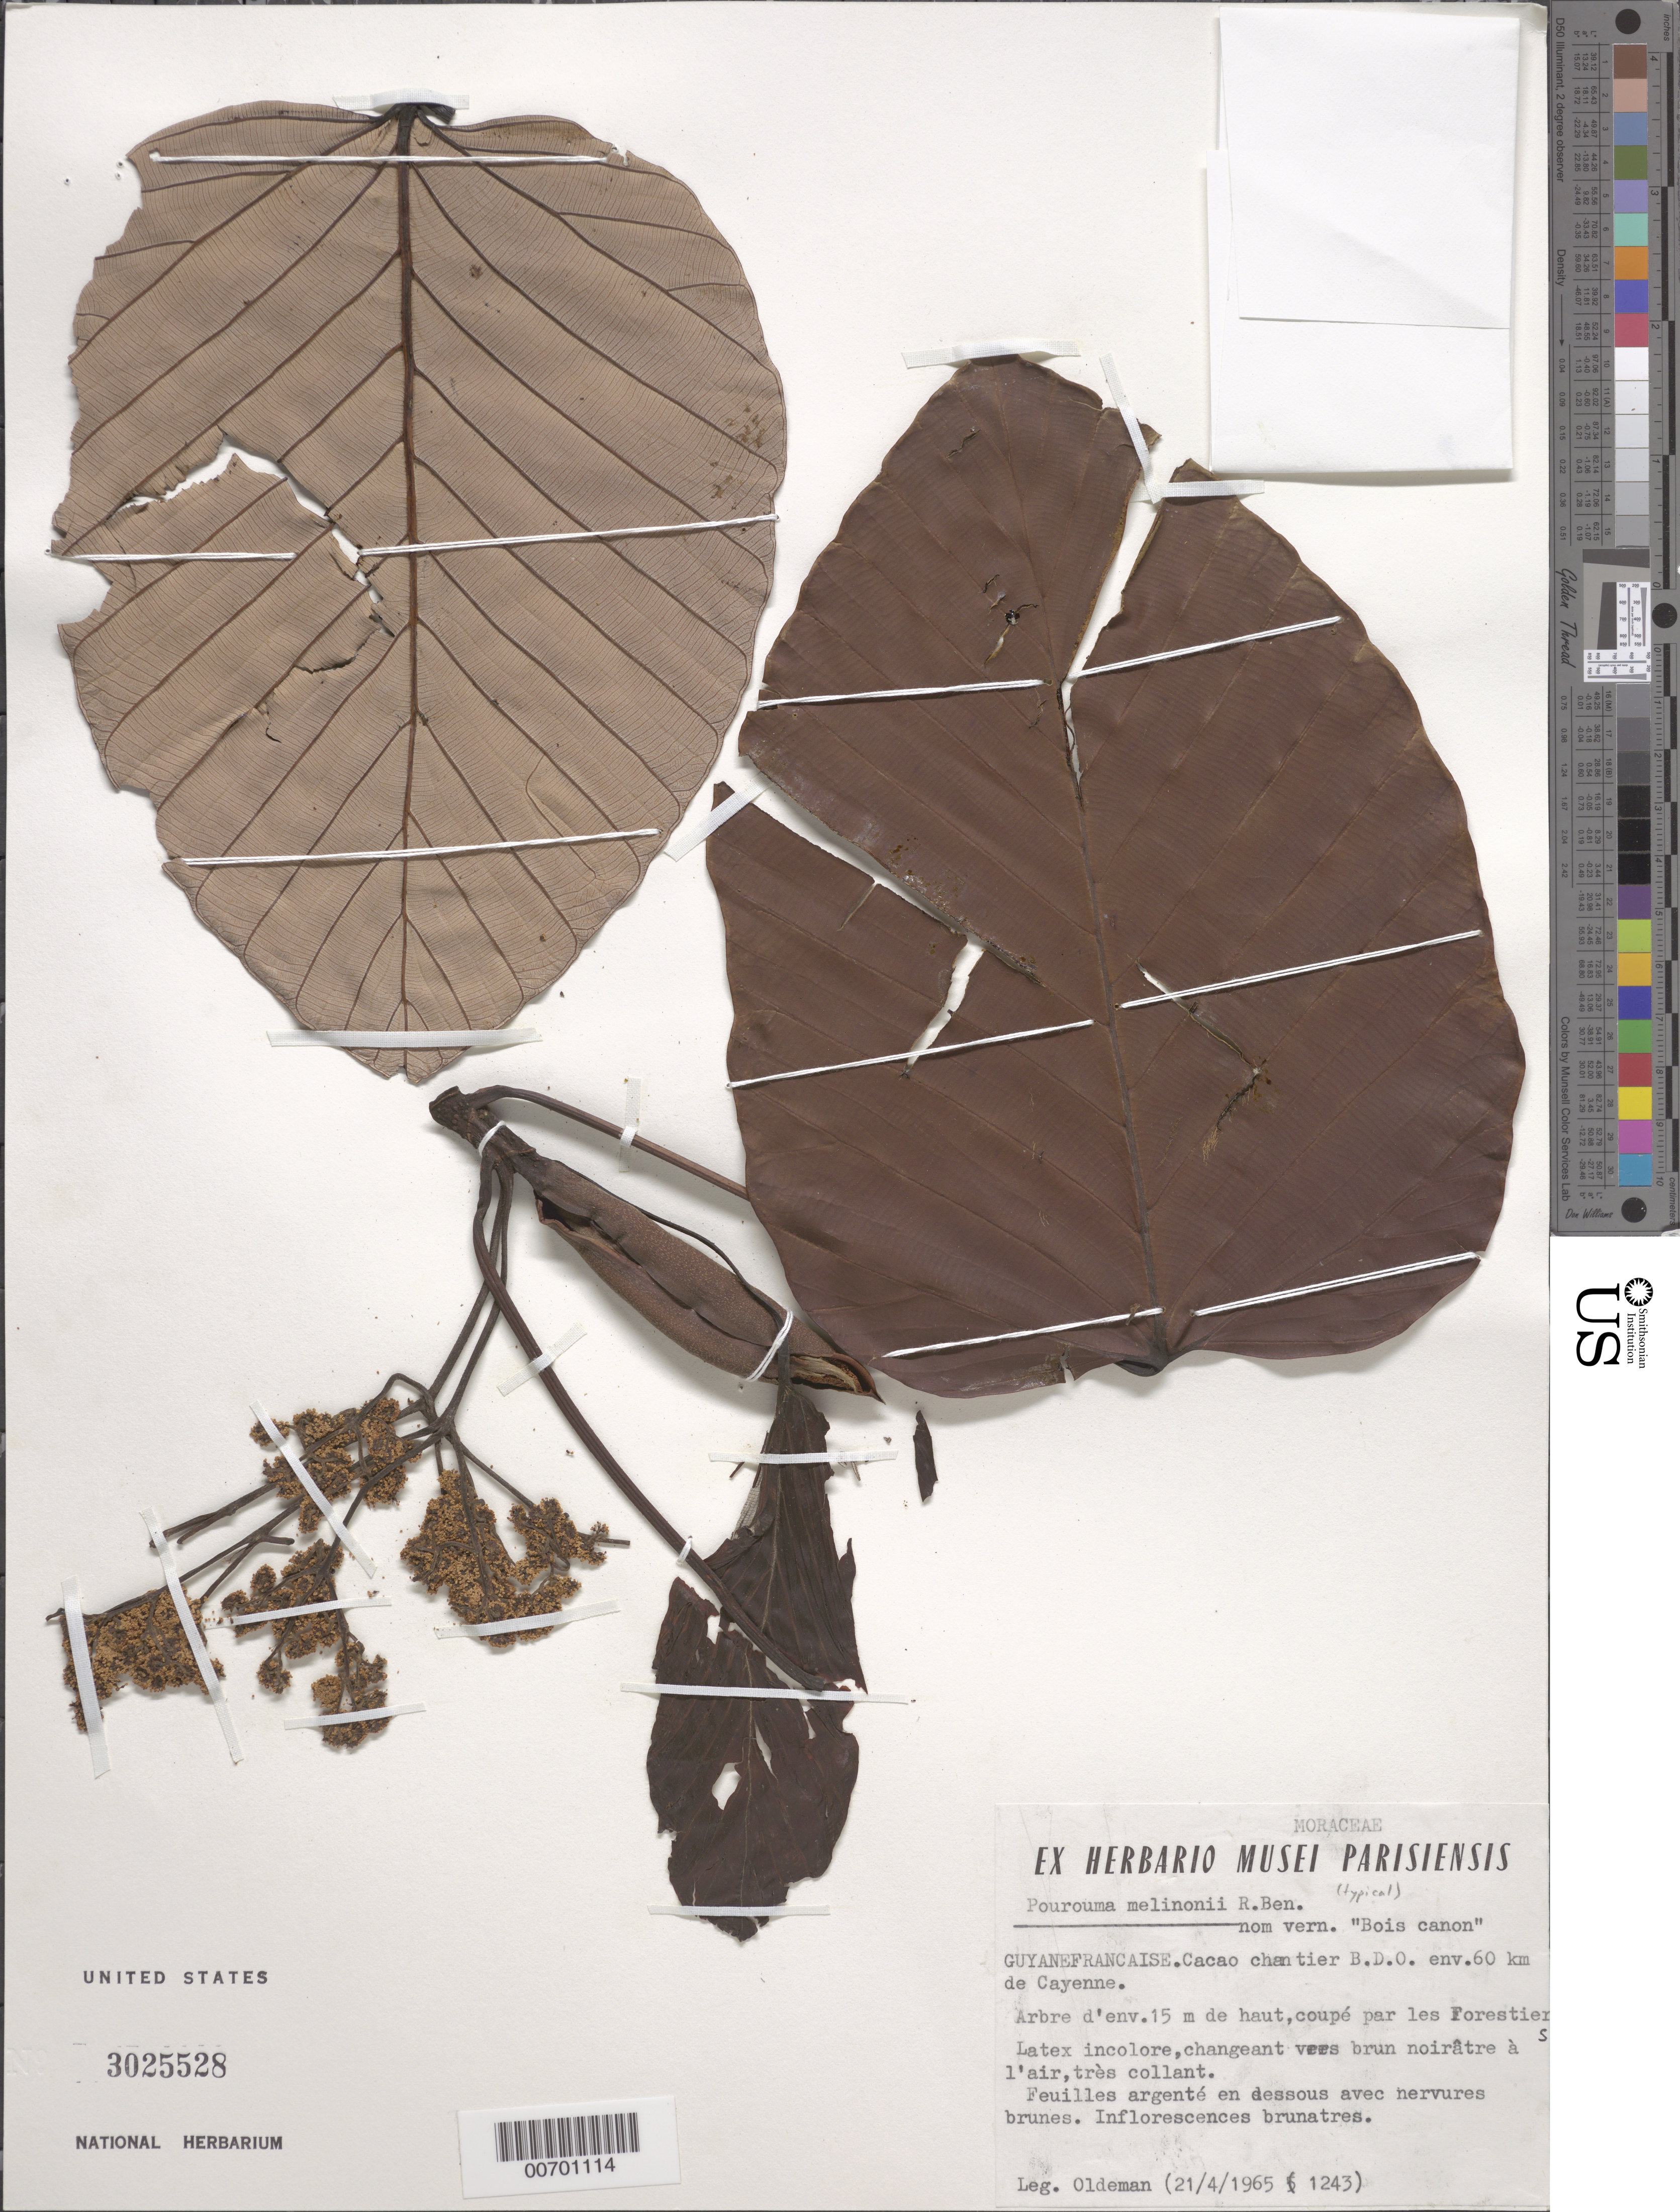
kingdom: Plantae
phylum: Tracheophyta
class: Magnoliopsida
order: Rosales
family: Urticaceae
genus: Pourouma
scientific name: Pourouma melinonii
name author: Benoist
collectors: R. Oldeman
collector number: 1243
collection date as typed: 21-Apr-65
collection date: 1965-04-21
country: French Guiana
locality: Cacao Village, env. 60 km S de Cayenne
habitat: Chantier B.D.O., coupe par les Forestiers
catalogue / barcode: US 3025528